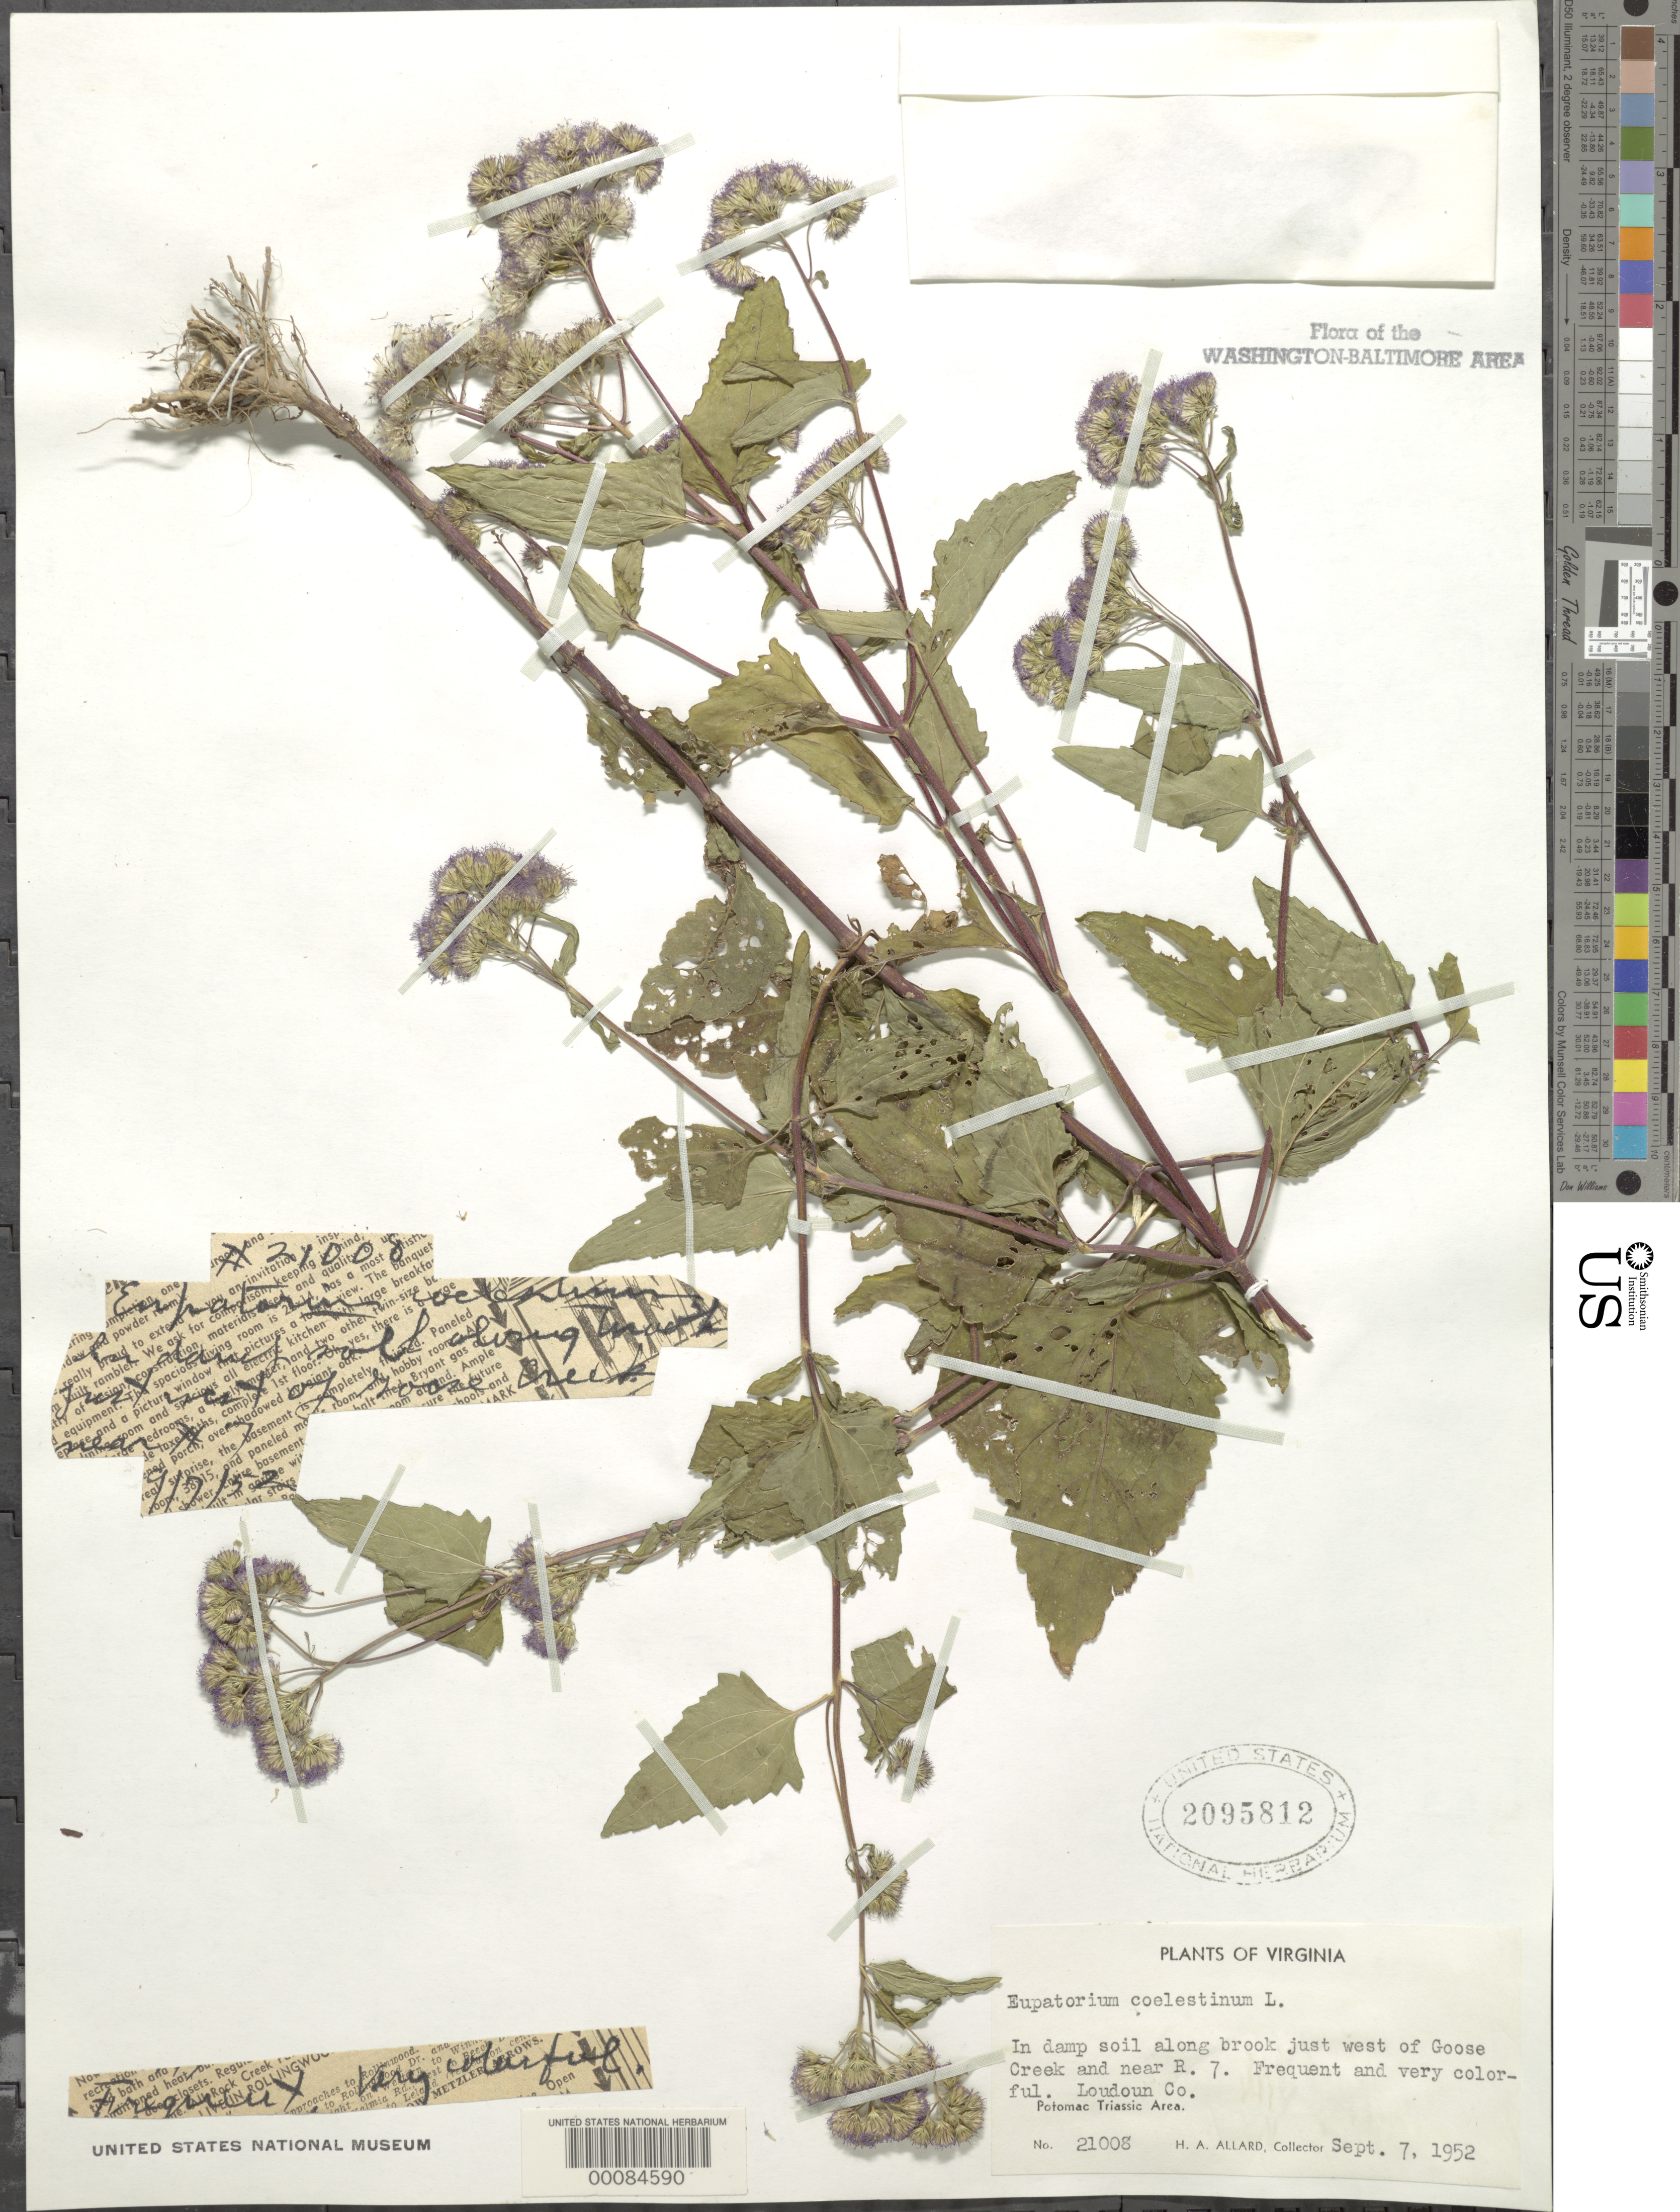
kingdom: Plantae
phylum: Tracheophyta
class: Magnoliopsida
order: Asterales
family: Asteraceae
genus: Conoclinium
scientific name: Conoclinium coelestinum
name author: (L.) DC.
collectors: H. A. Allard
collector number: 21008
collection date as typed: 07 Sep 1952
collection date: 1952-09-07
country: United States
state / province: Virginia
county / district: Loudoun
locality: Near Rt. 7 and west of Goose Creek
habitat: Damp soil along brook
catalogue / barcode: US 2095812